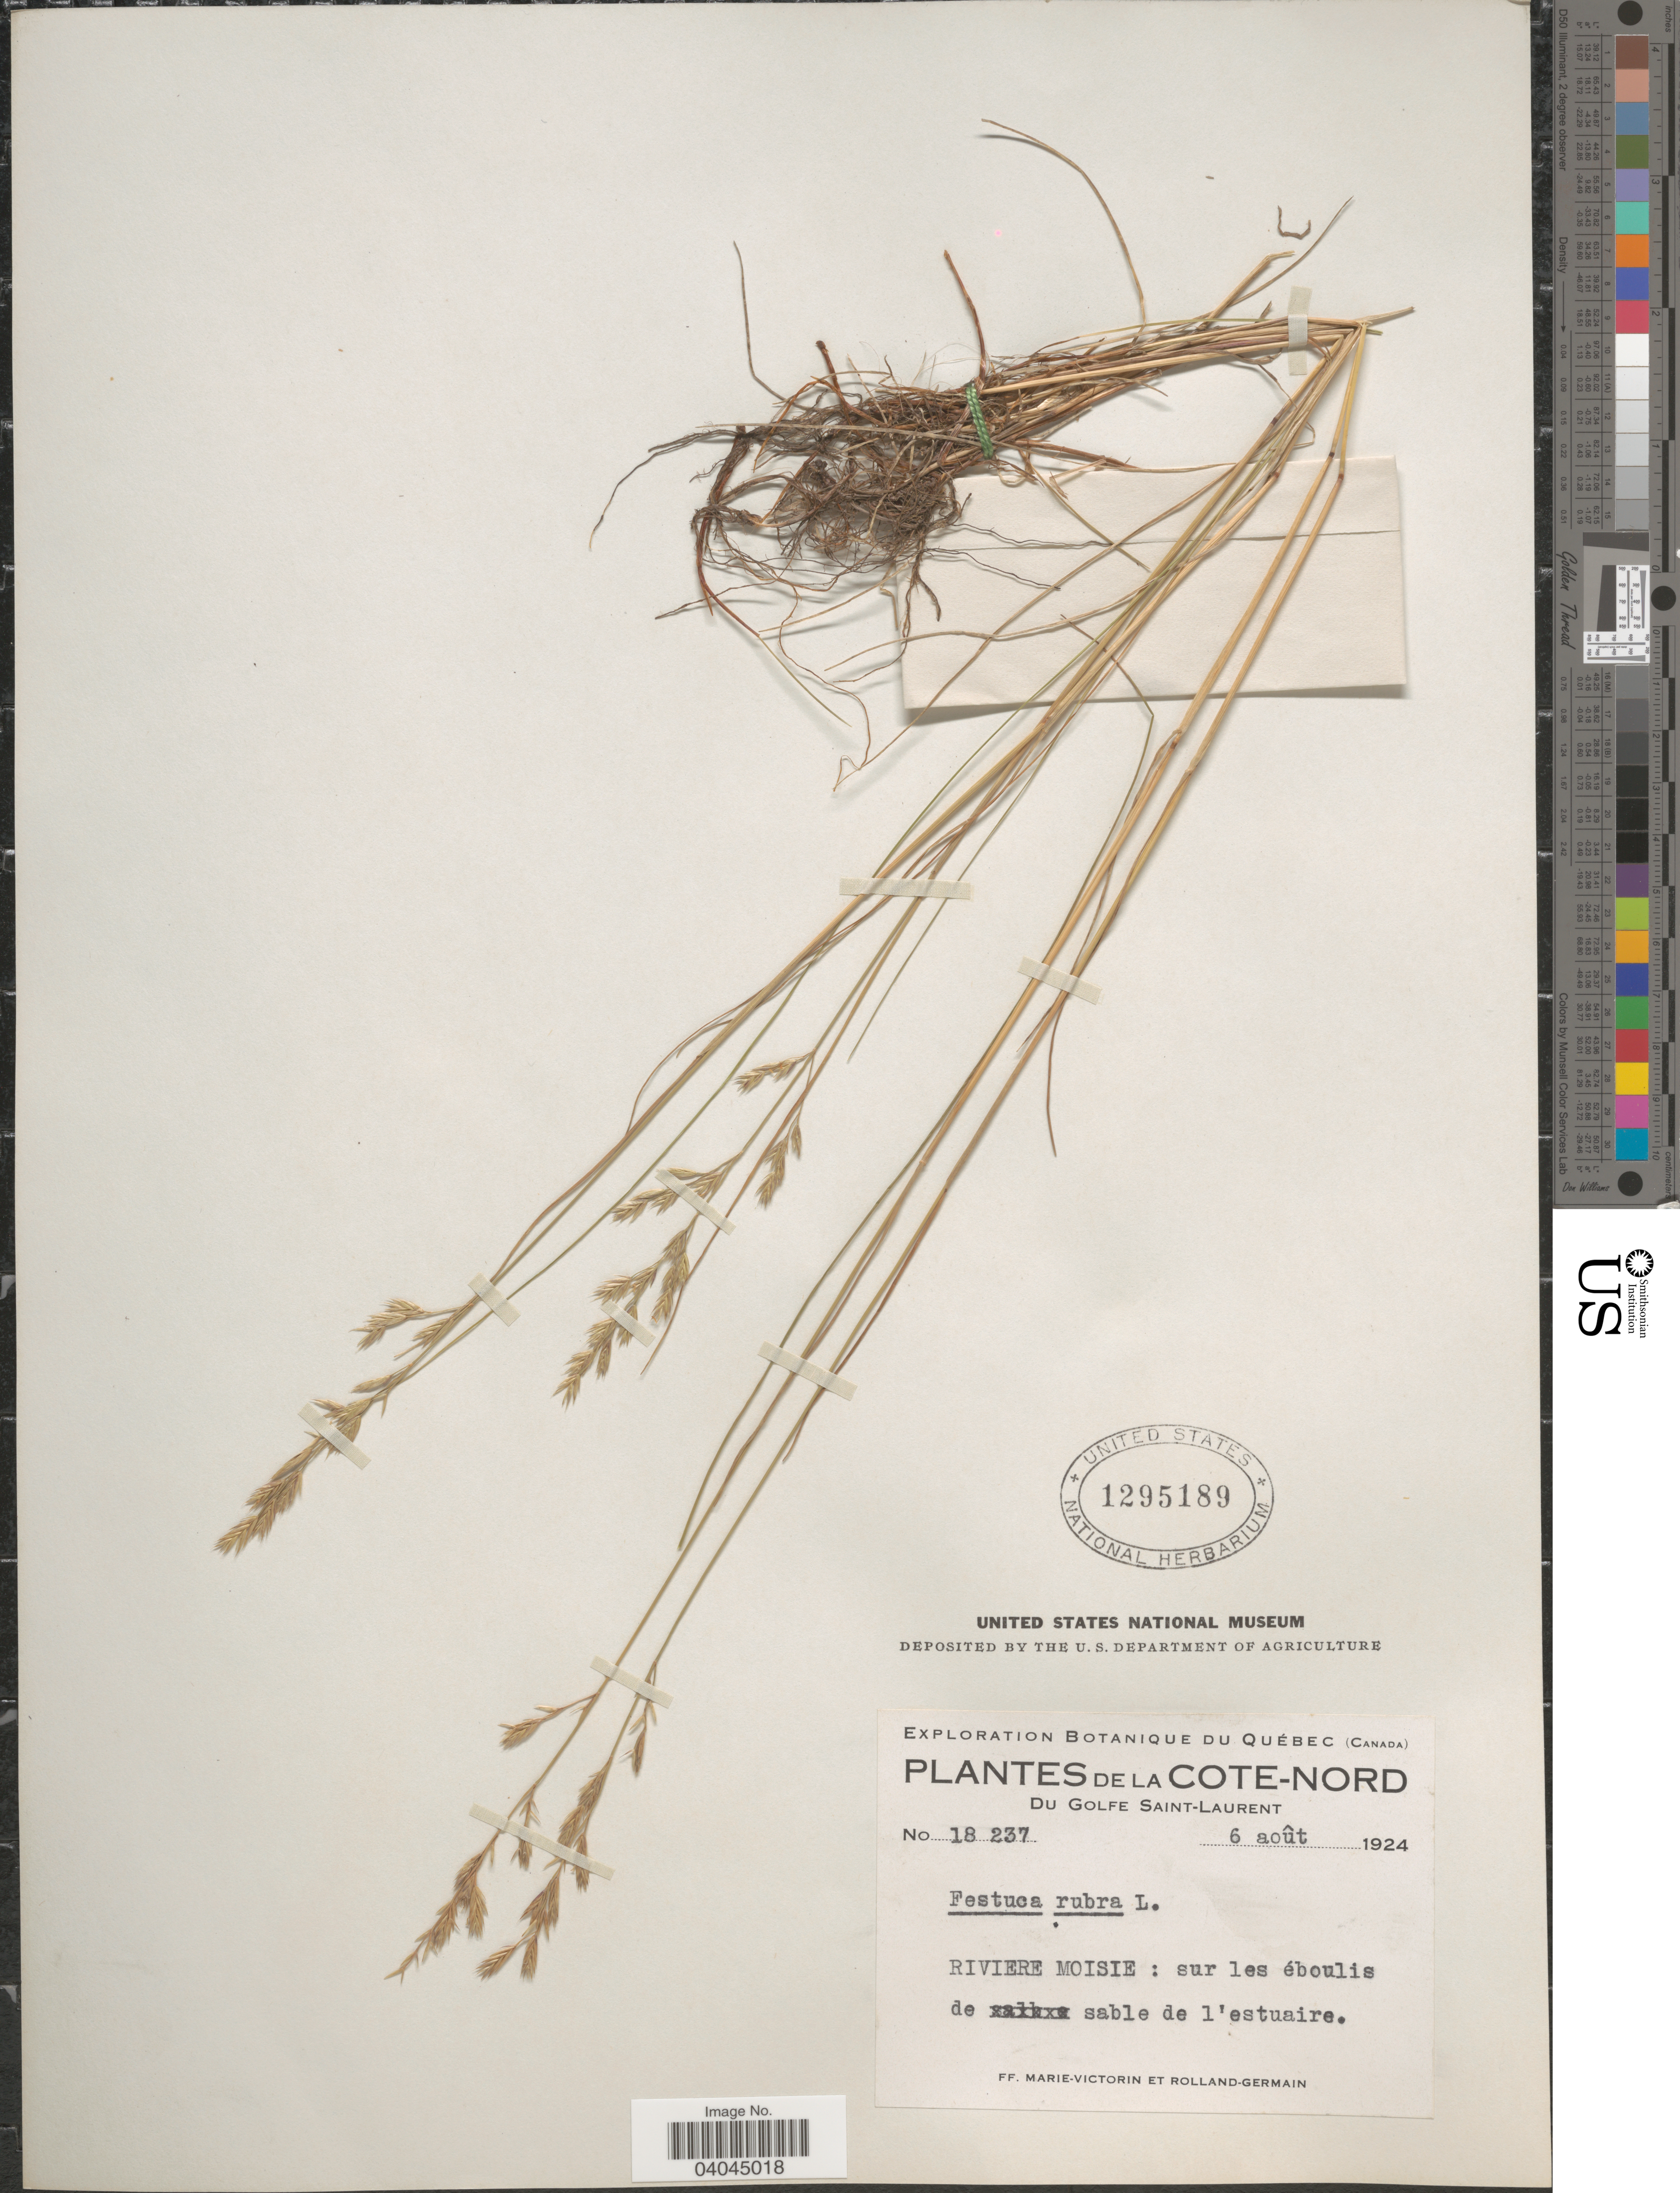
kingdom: Plantae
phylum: Tracheophyta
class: Liliopsida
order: Poales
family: Poaceae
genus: Festuca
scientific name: Festuca rubra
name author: L.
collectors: F. Marie-Victorin & Rolland-Germain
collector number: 18237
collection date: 1924-08-06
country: Canada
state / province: Quebec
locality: Cote-Nord. Du Golfe Saint-Laurent. Riviere Moisie: sur les éboulis de sable de l'estuaire.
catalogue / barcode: US 1295189